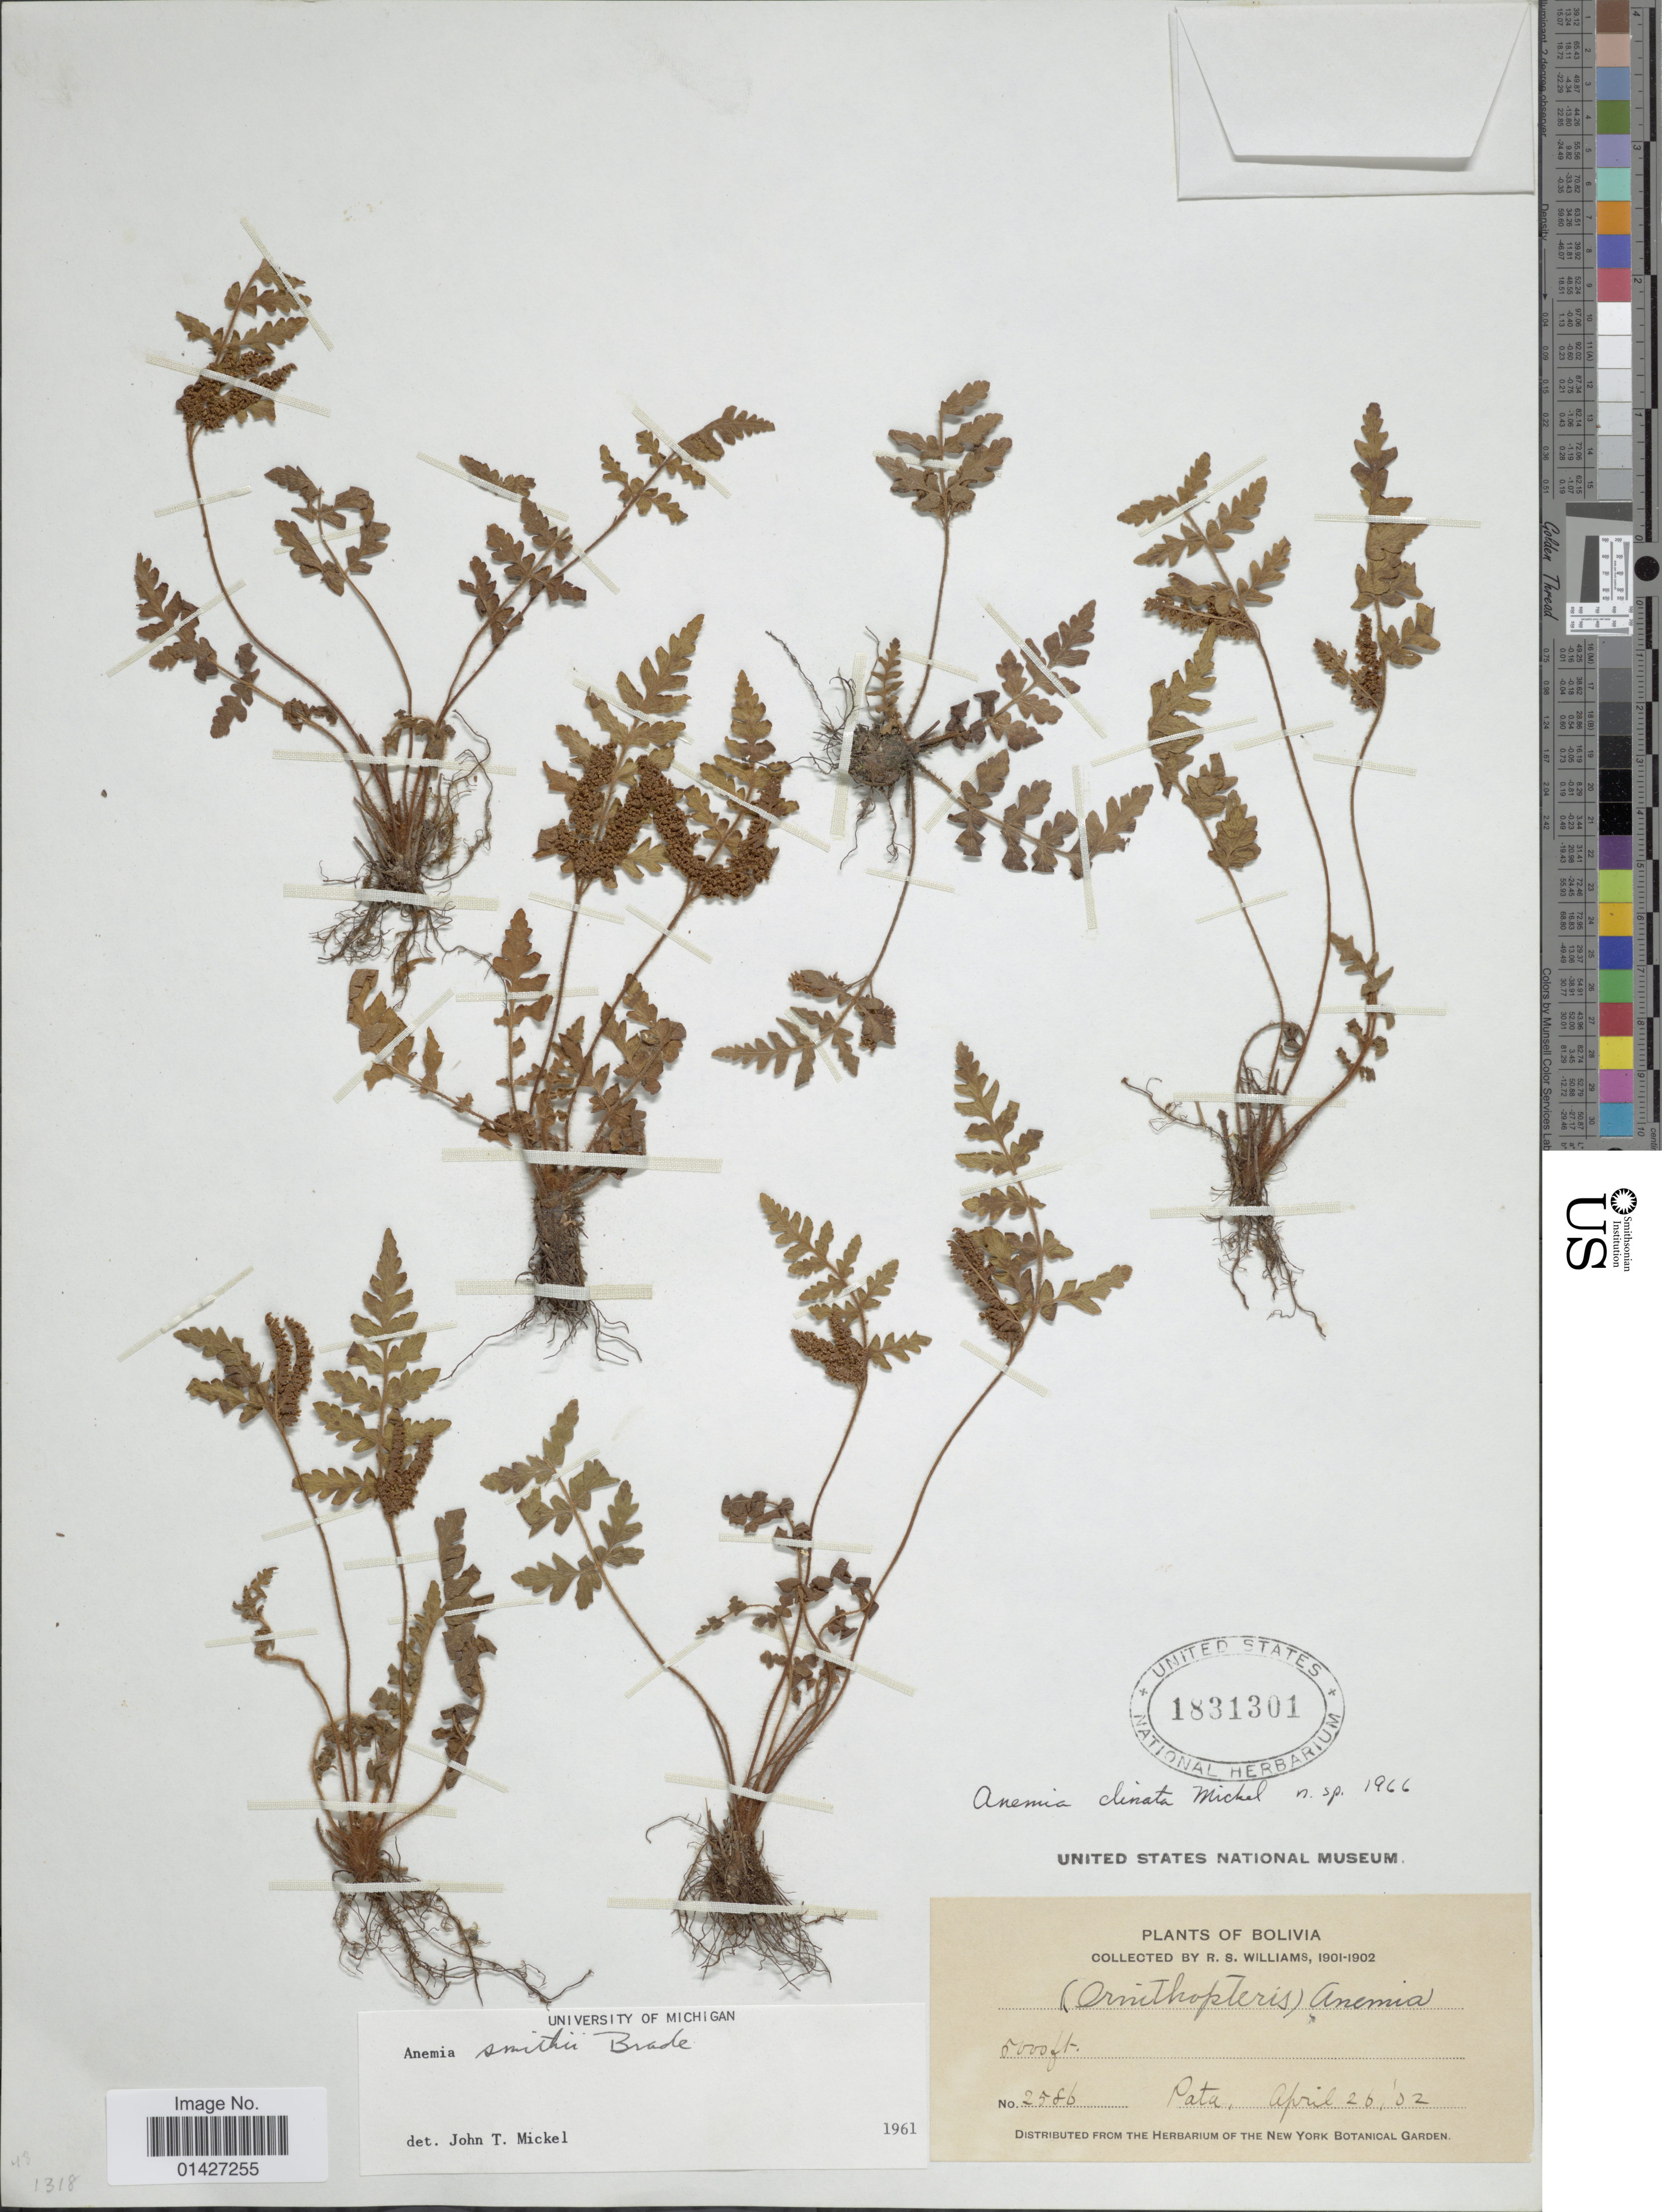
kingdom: Plantae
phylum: Tracheophyta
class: Polypodiopsida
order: Schizaeales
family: Anemiaceae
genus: Anemia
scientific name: Anemia clinata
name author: Mickel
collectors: R. S. Williams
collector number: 2586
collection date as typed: Apr. 26, 1902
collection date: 1902-04-26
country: Bolivia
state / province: La Paz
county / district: Franz Tamayo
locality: Pata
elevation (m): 1524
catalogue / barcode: US 1831301